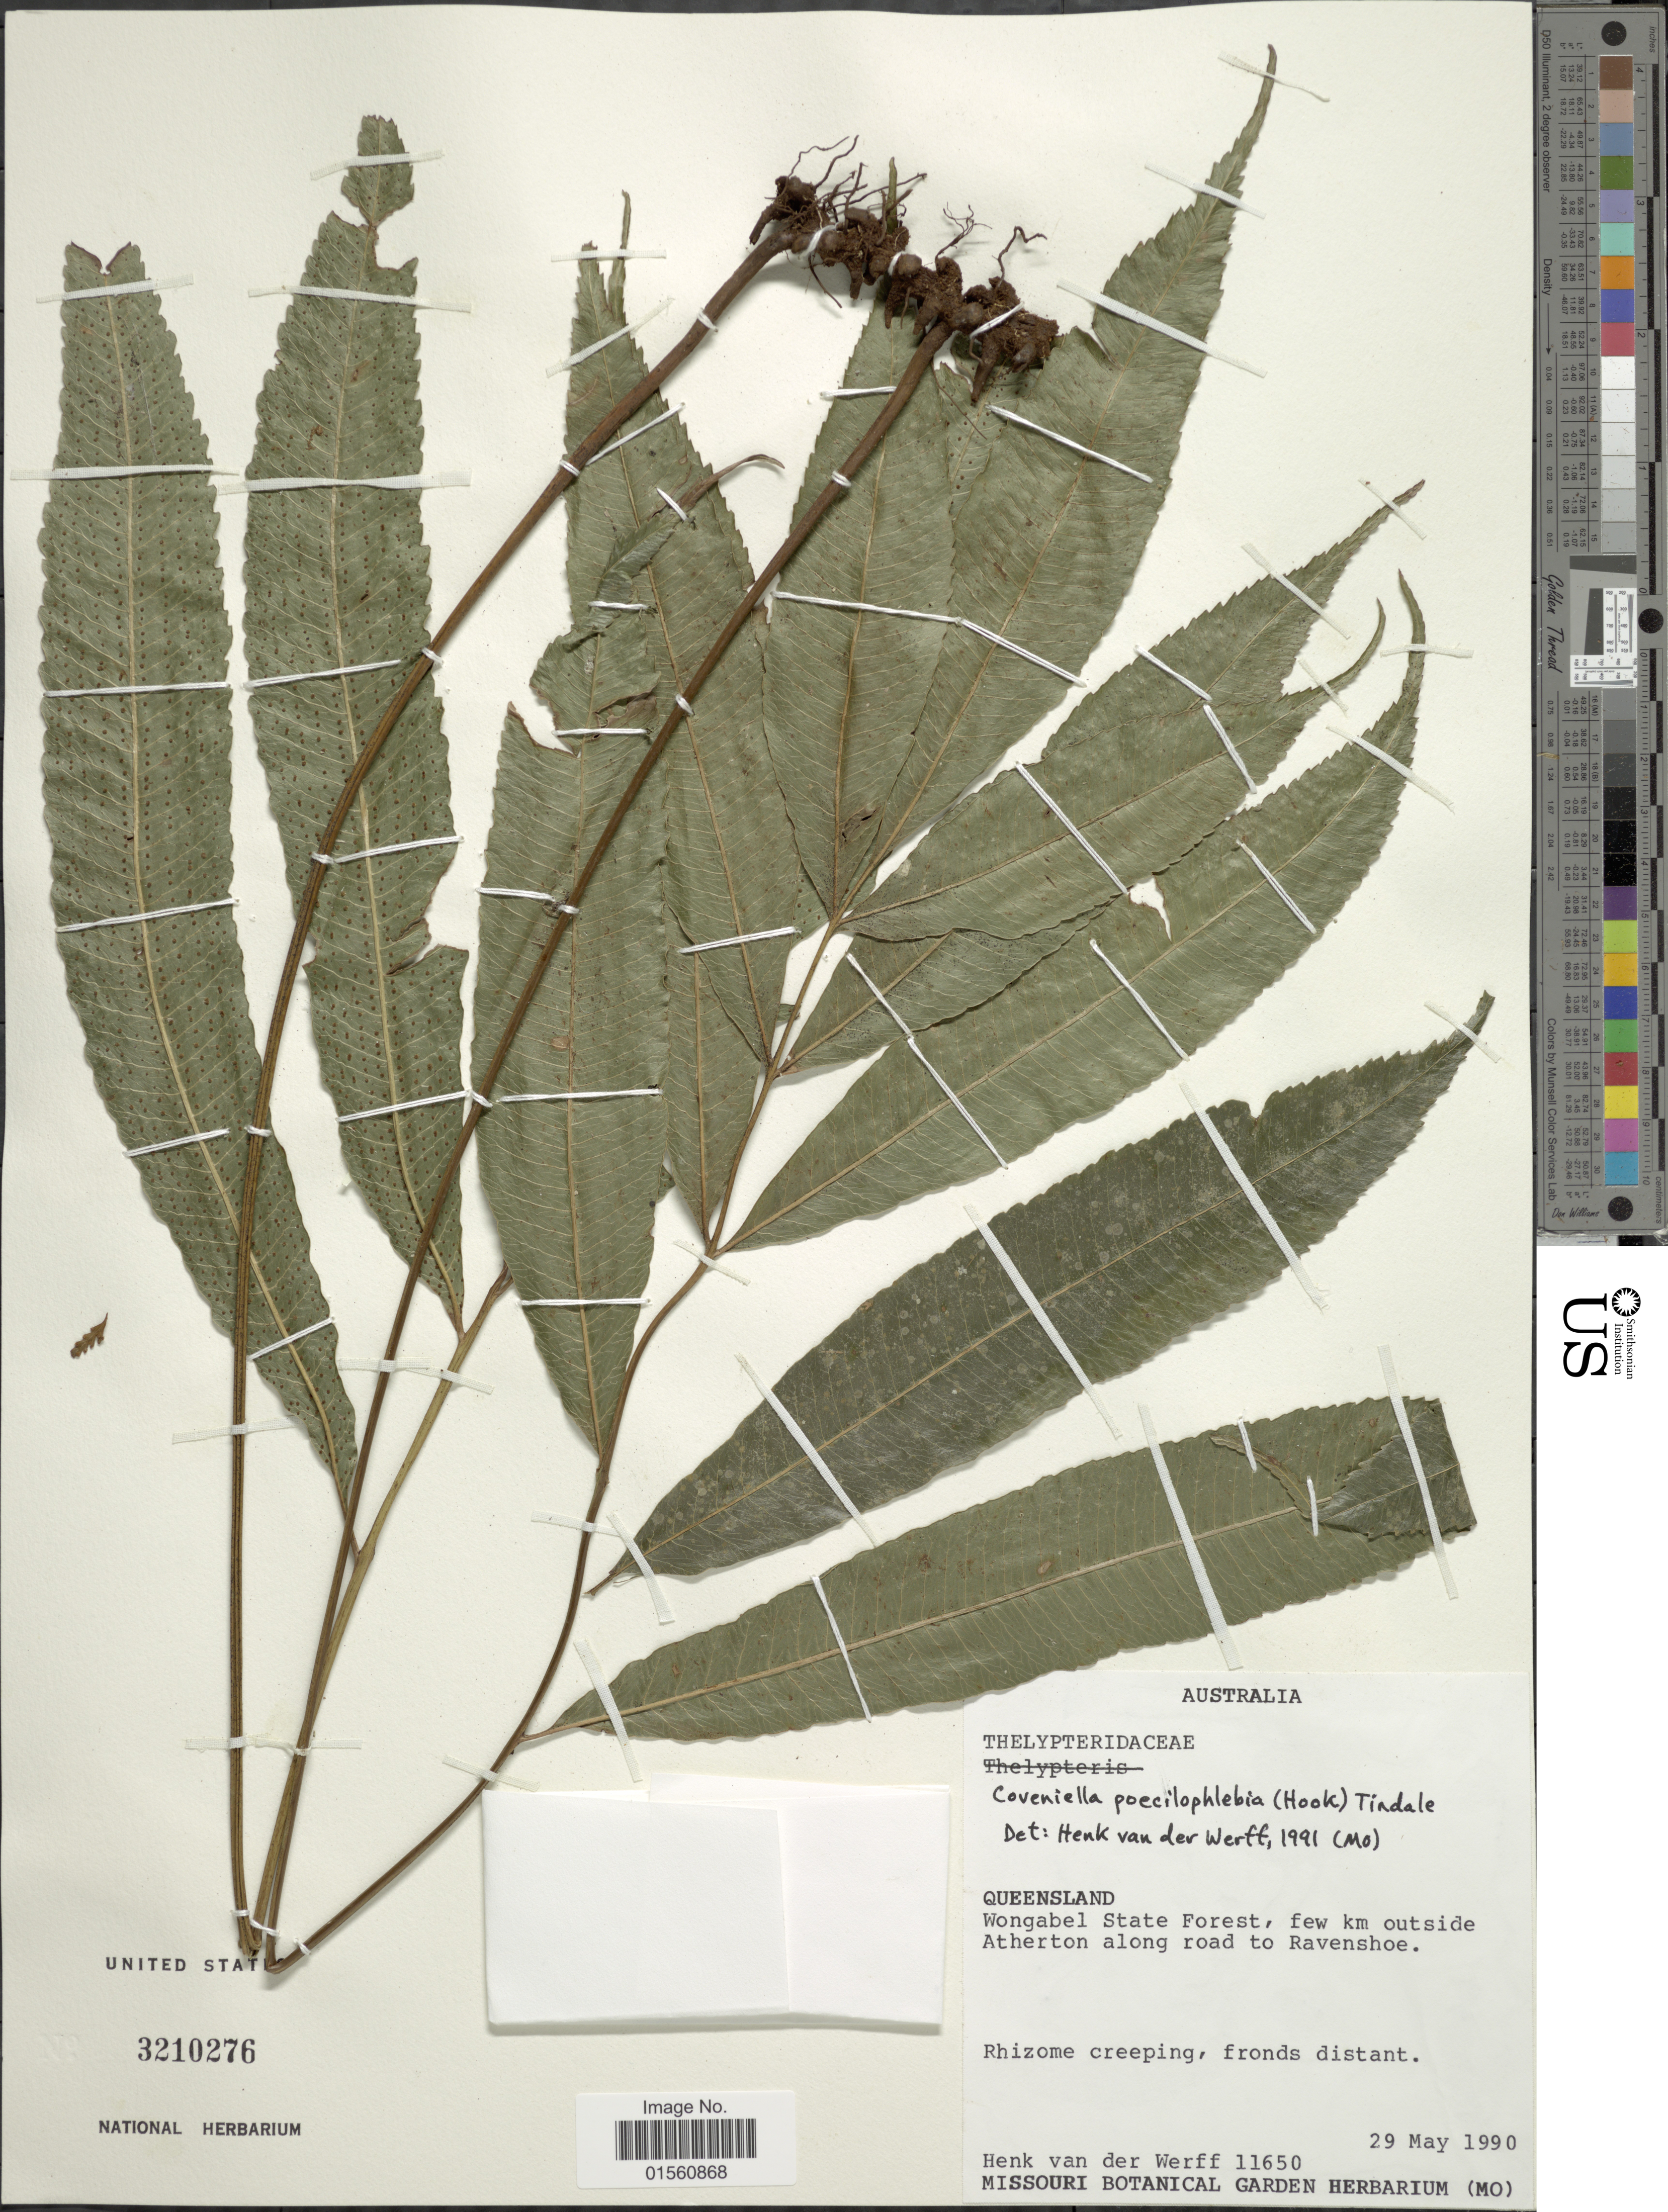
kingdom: Plantae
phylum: Tracheophyta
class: Polypodiopsida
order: Polypodiales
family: Dryopteridaceae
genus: Lastreopsis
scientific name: Lastreopsis poecilophlebia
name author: (Hook.) Labiak et al.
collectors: H. van der Werff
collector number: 11650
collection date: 1990-05-29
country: Australia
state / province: Queensland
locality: Wongabel State Forest, few km outside Atherton along road to Ravenshoe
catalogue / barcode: US 3210276